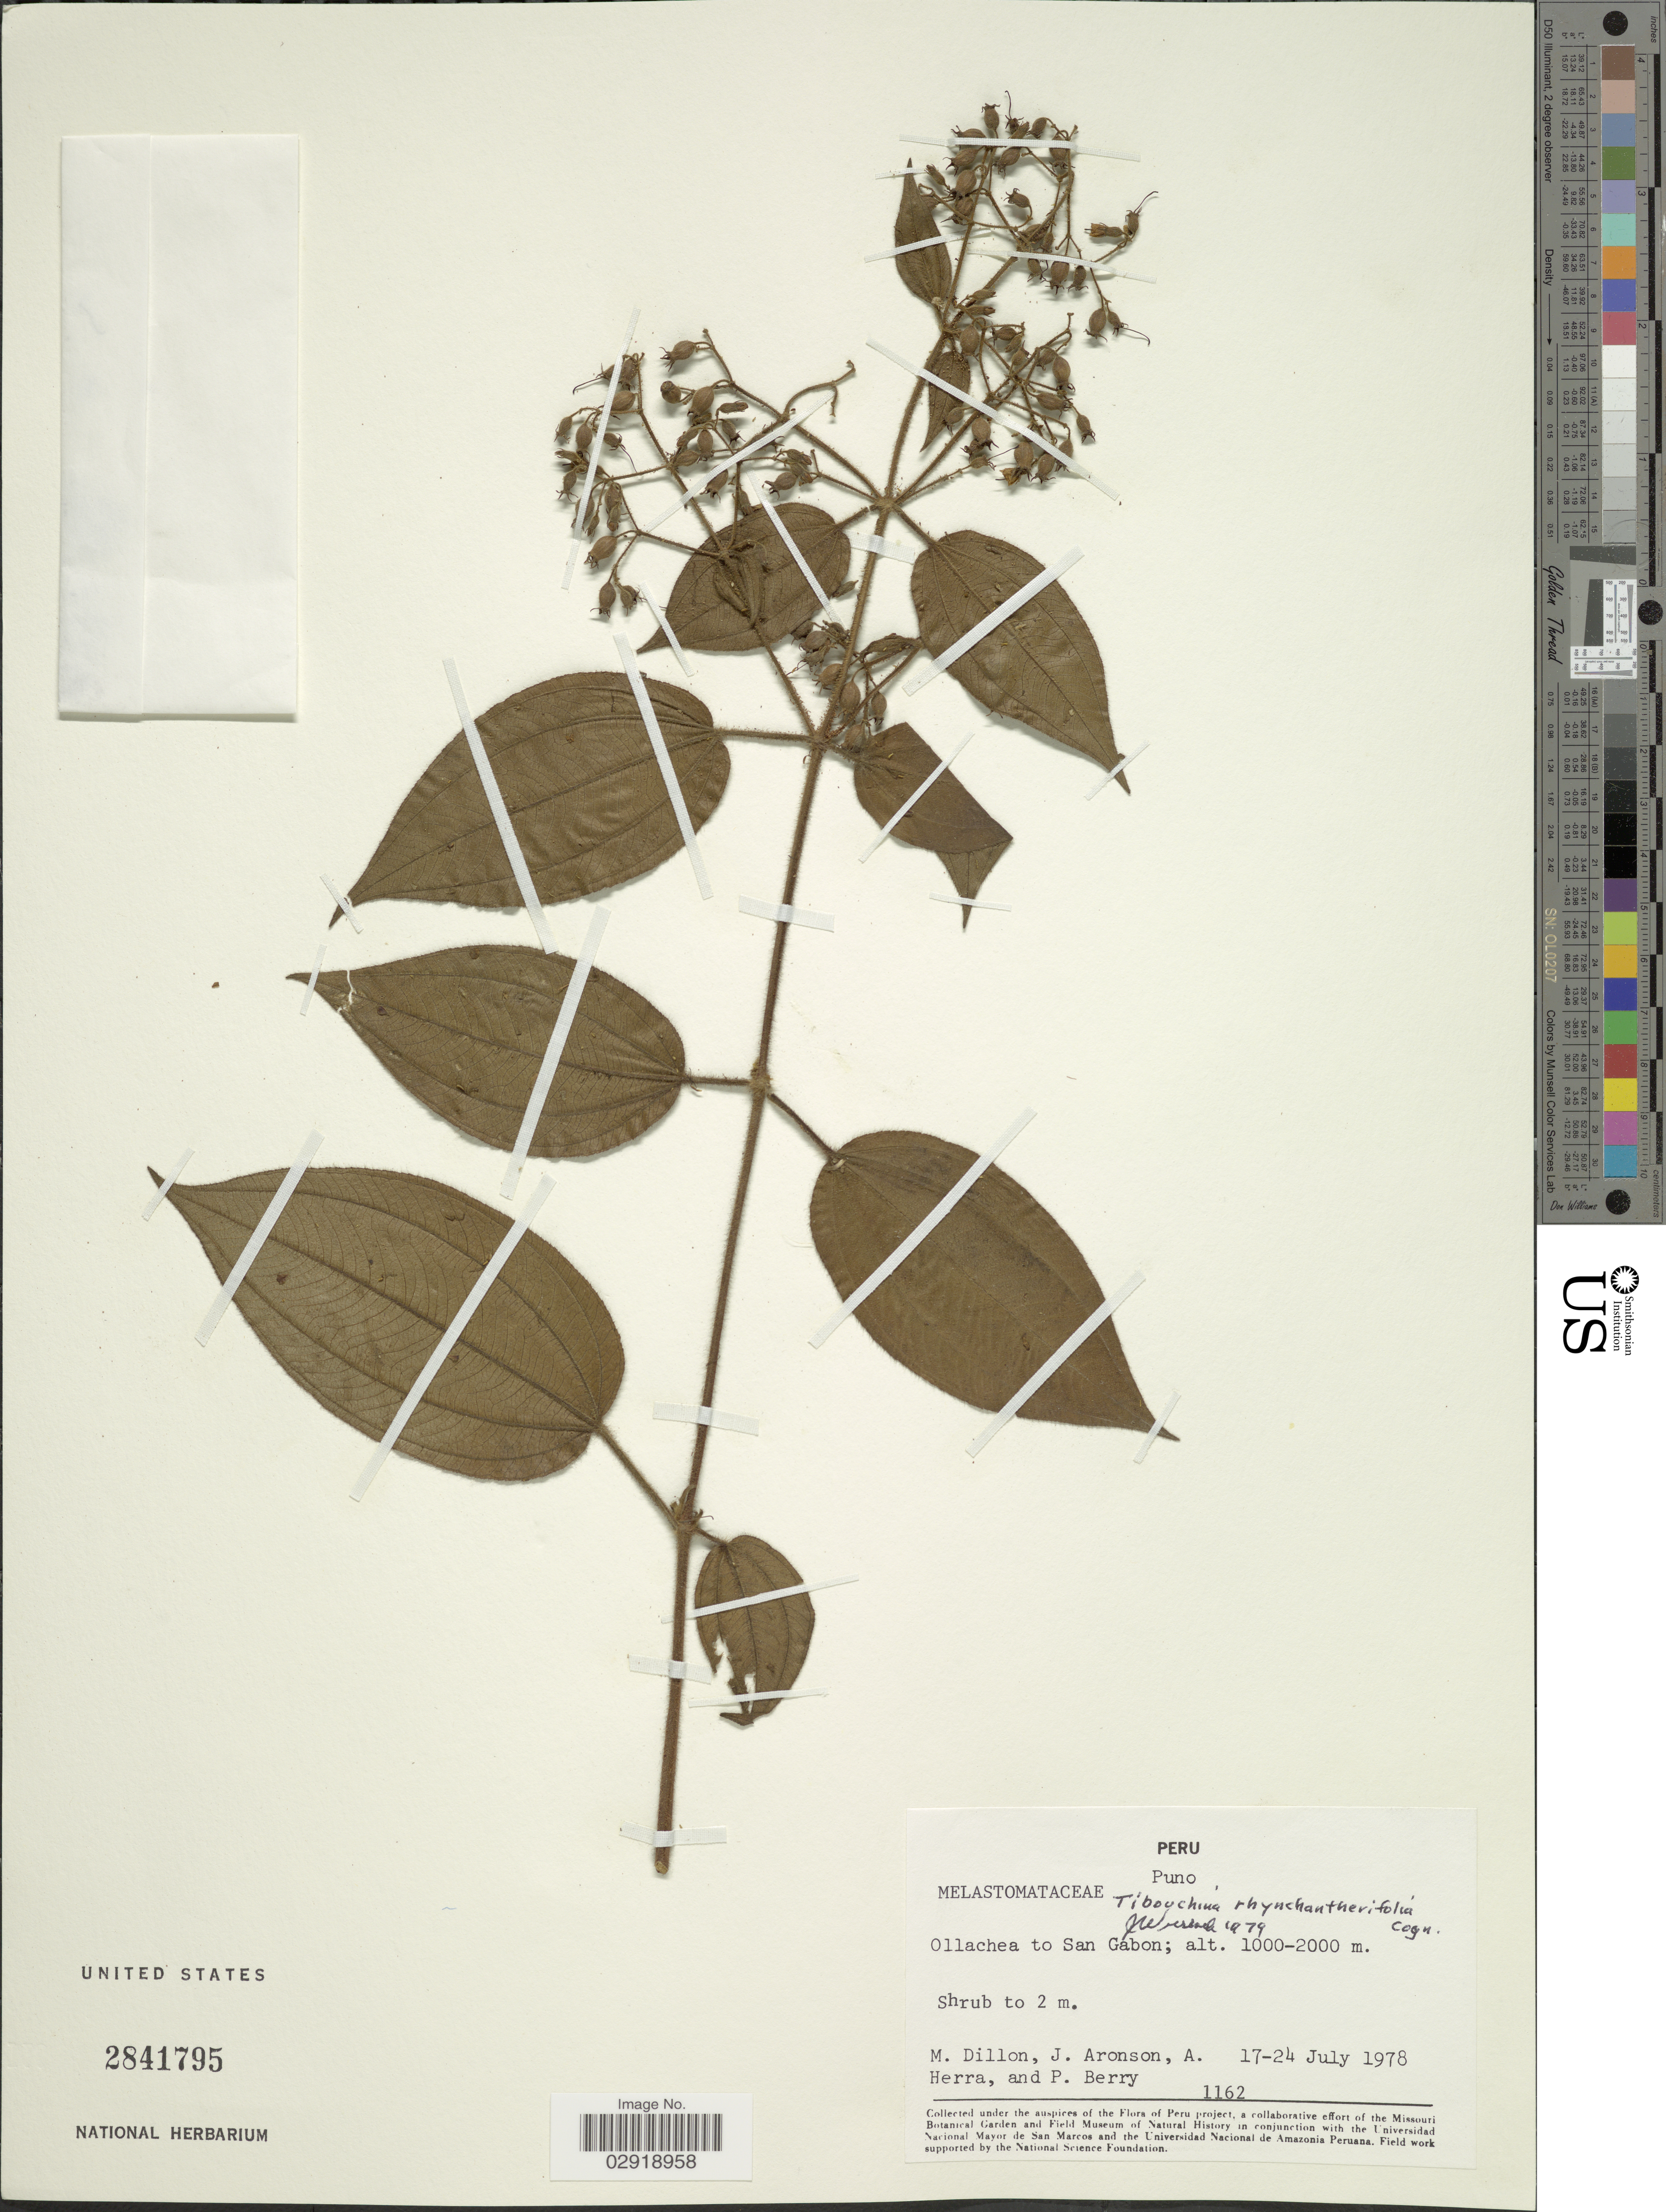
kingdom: Plantae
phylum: Tracheophyta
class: Magnoliopsida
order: Myrtales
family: Melastomataceae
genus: Chaetogastra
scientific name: Chaetogastra rhynchantherifolia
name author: (Cogn.) P.J.F. Guim. & Michelang.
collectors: M. O. Dillon, J. Aronson, A. Herra & P. Berry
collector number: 1162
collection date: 1978-07-17/1978-07-24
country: Peru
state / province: Puno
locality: Ollachea to San Gabon.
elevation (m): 1000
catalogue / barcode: US 2841795